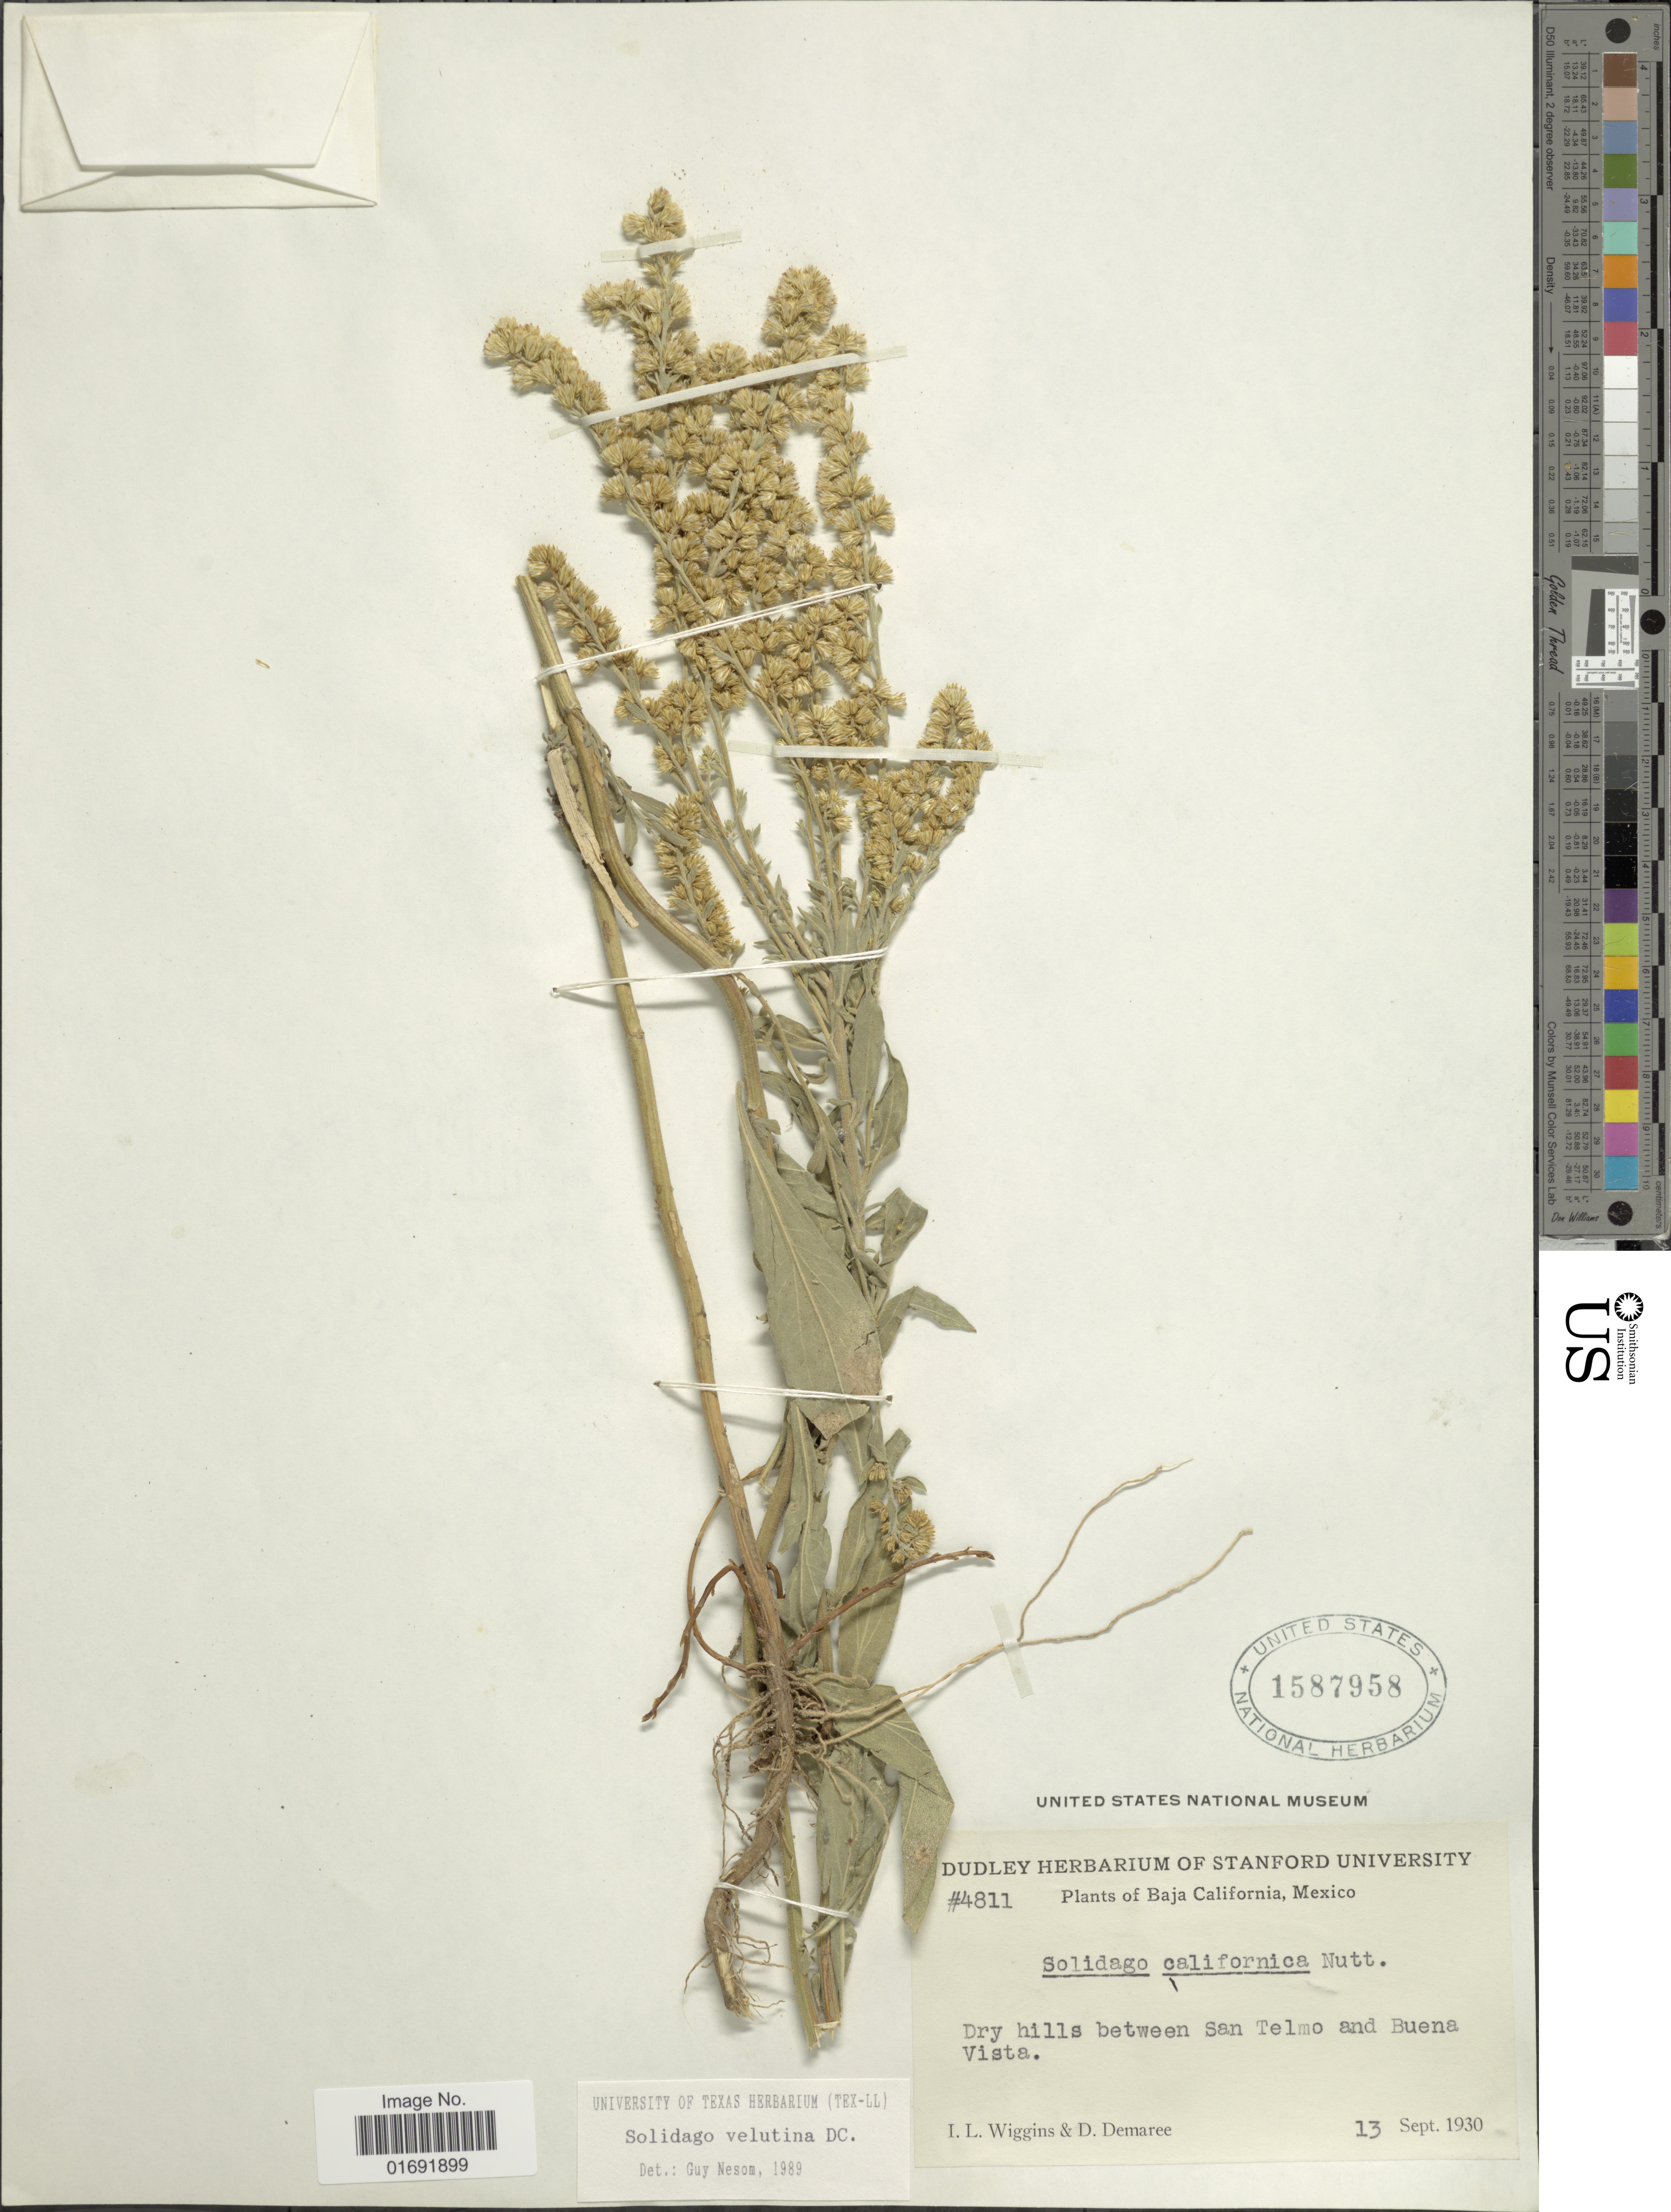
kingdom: Plantae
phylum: Tracheophyta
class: Magnoliopsida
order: Asterales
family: Asteraceae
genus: Solidago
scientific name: Solidago velutina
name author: DC.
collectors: I. L. Wiggins & D. Demaree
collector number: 4811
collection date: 1930-09-13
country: Mexico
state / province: Baja California Sur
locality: Dry hills between San Telmo and Buena Vista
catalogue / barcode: US 1587958